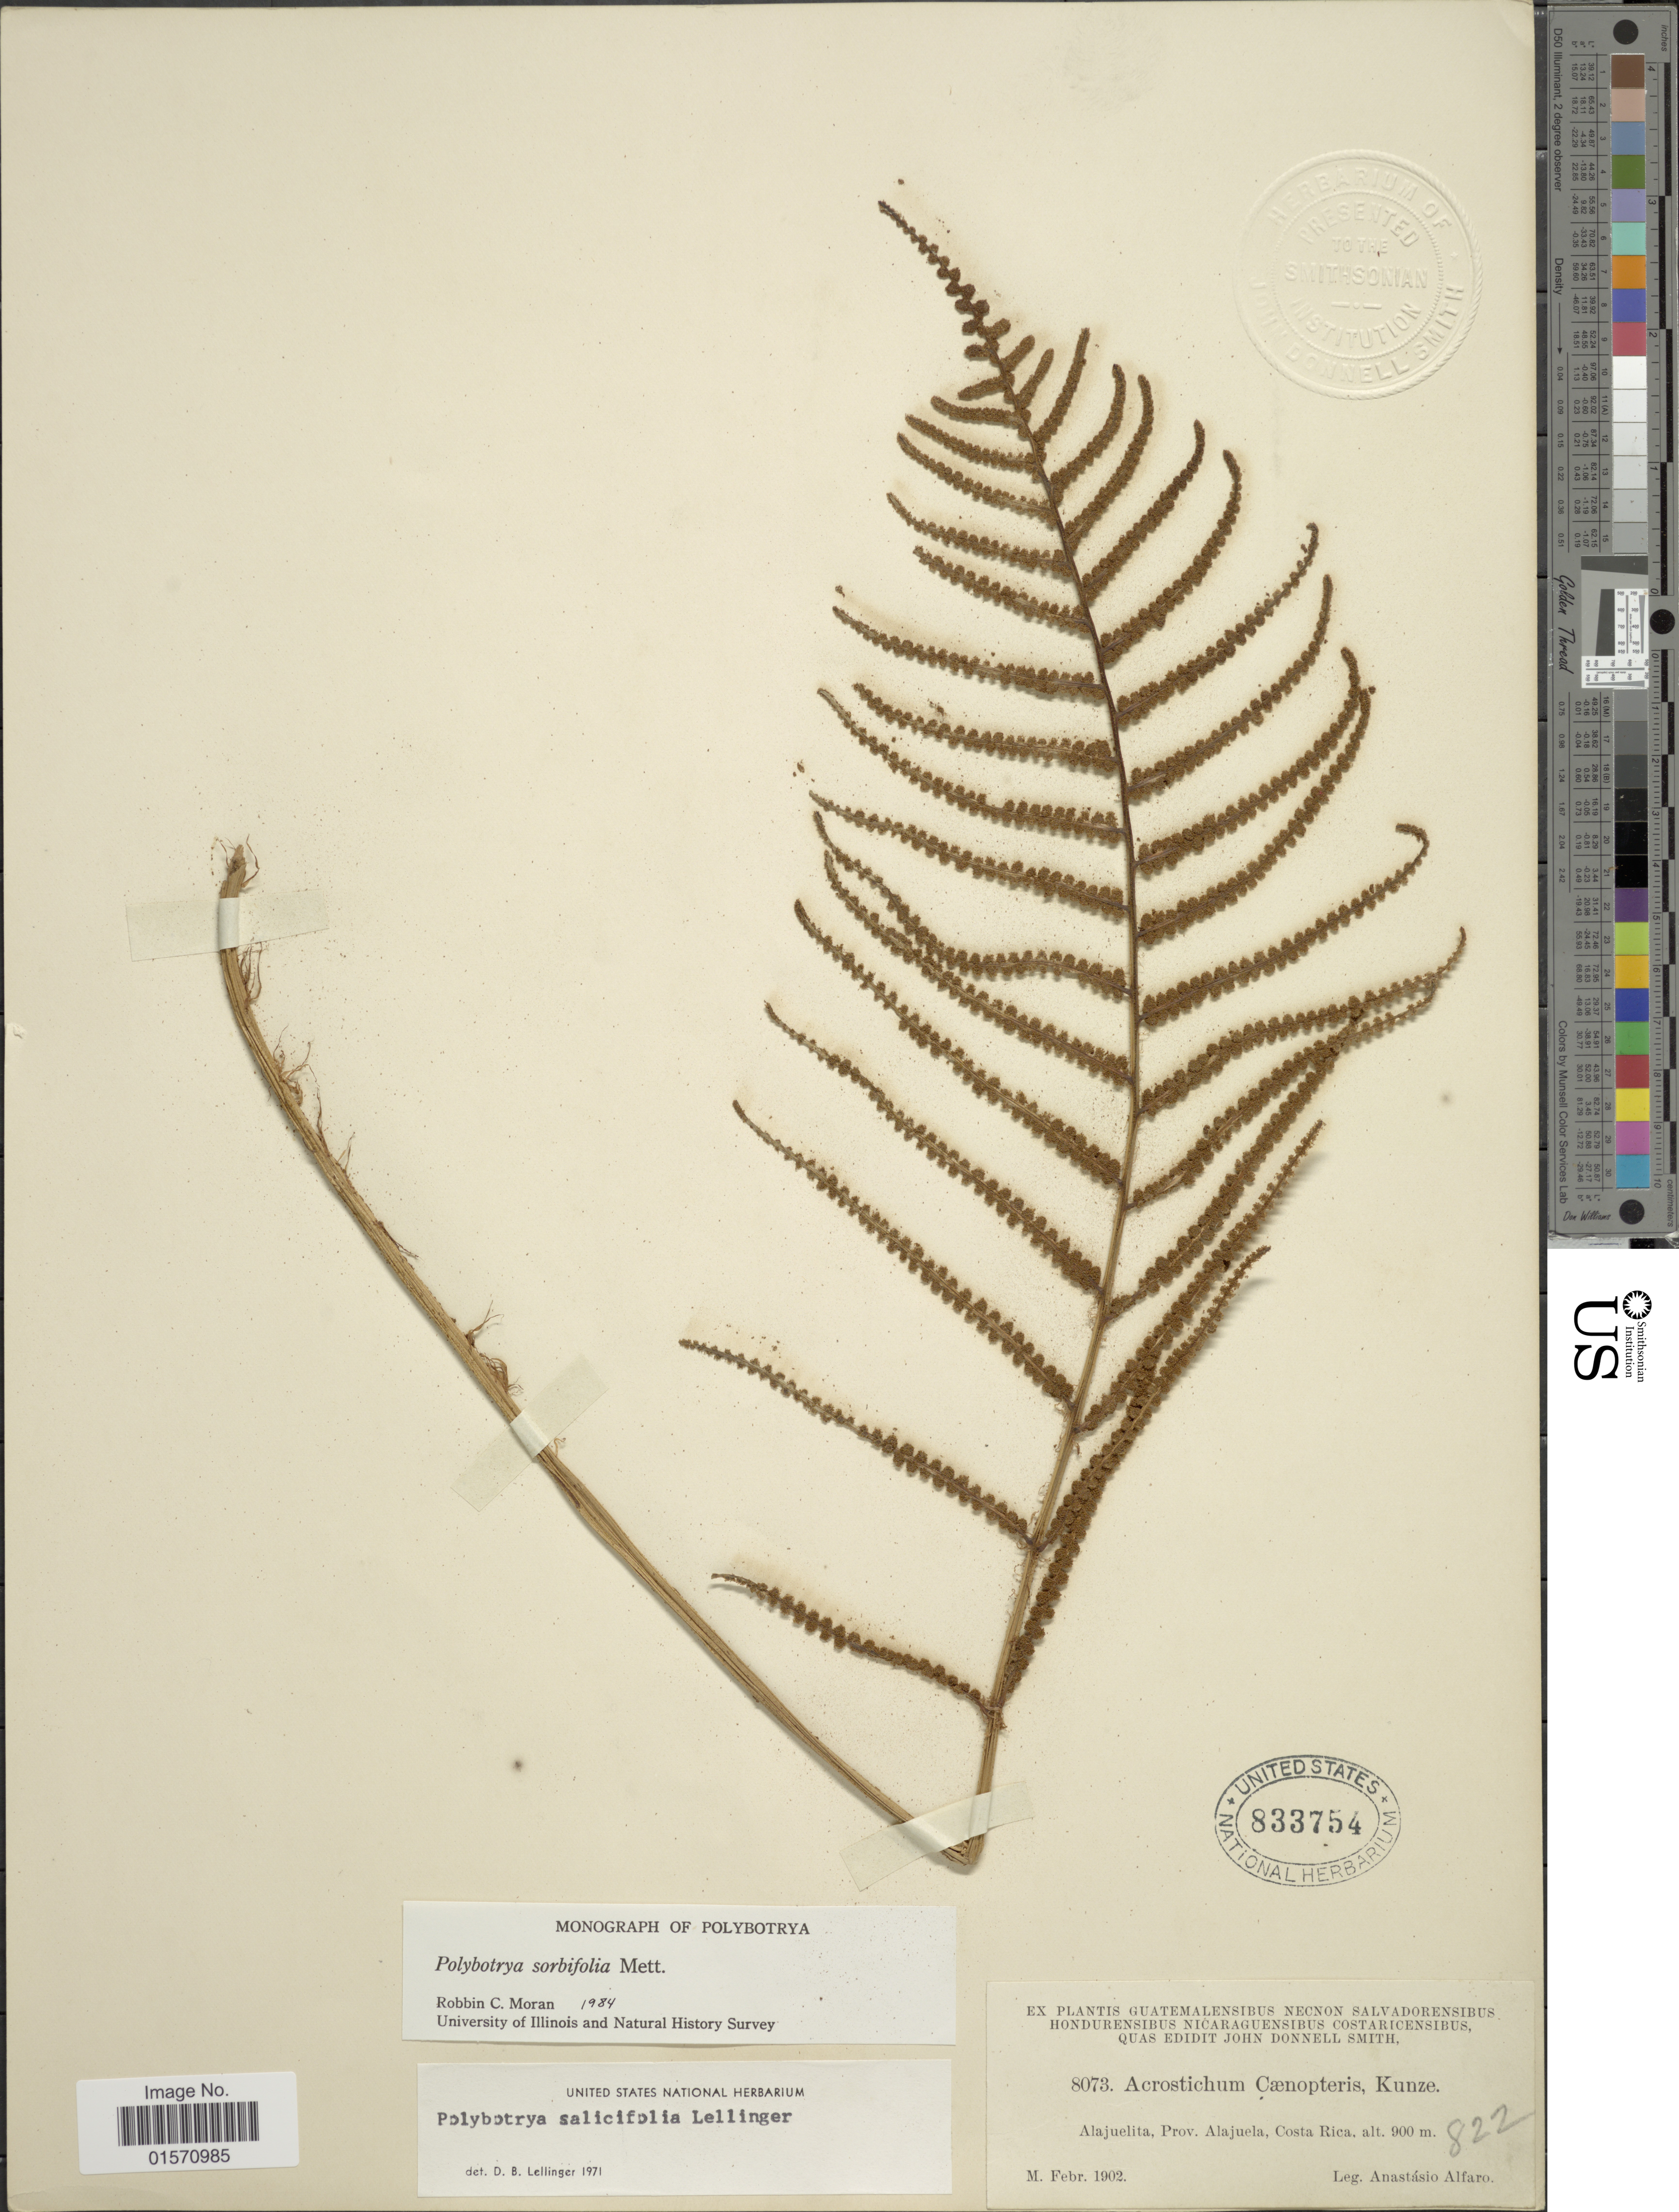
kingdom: Plantae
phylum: Tracheophyta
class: Polypodiopsida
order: Polypodiales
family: Dryopteridaceae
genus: Polybotrya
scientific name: Polybotrya sorbifolia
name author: Kuhn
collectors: A. Alfaro Gonzalez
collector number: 8073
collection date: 1902-02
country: Costa Rica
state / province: Alajuela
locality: Alajuelita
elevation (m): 900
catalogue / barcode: US 833754